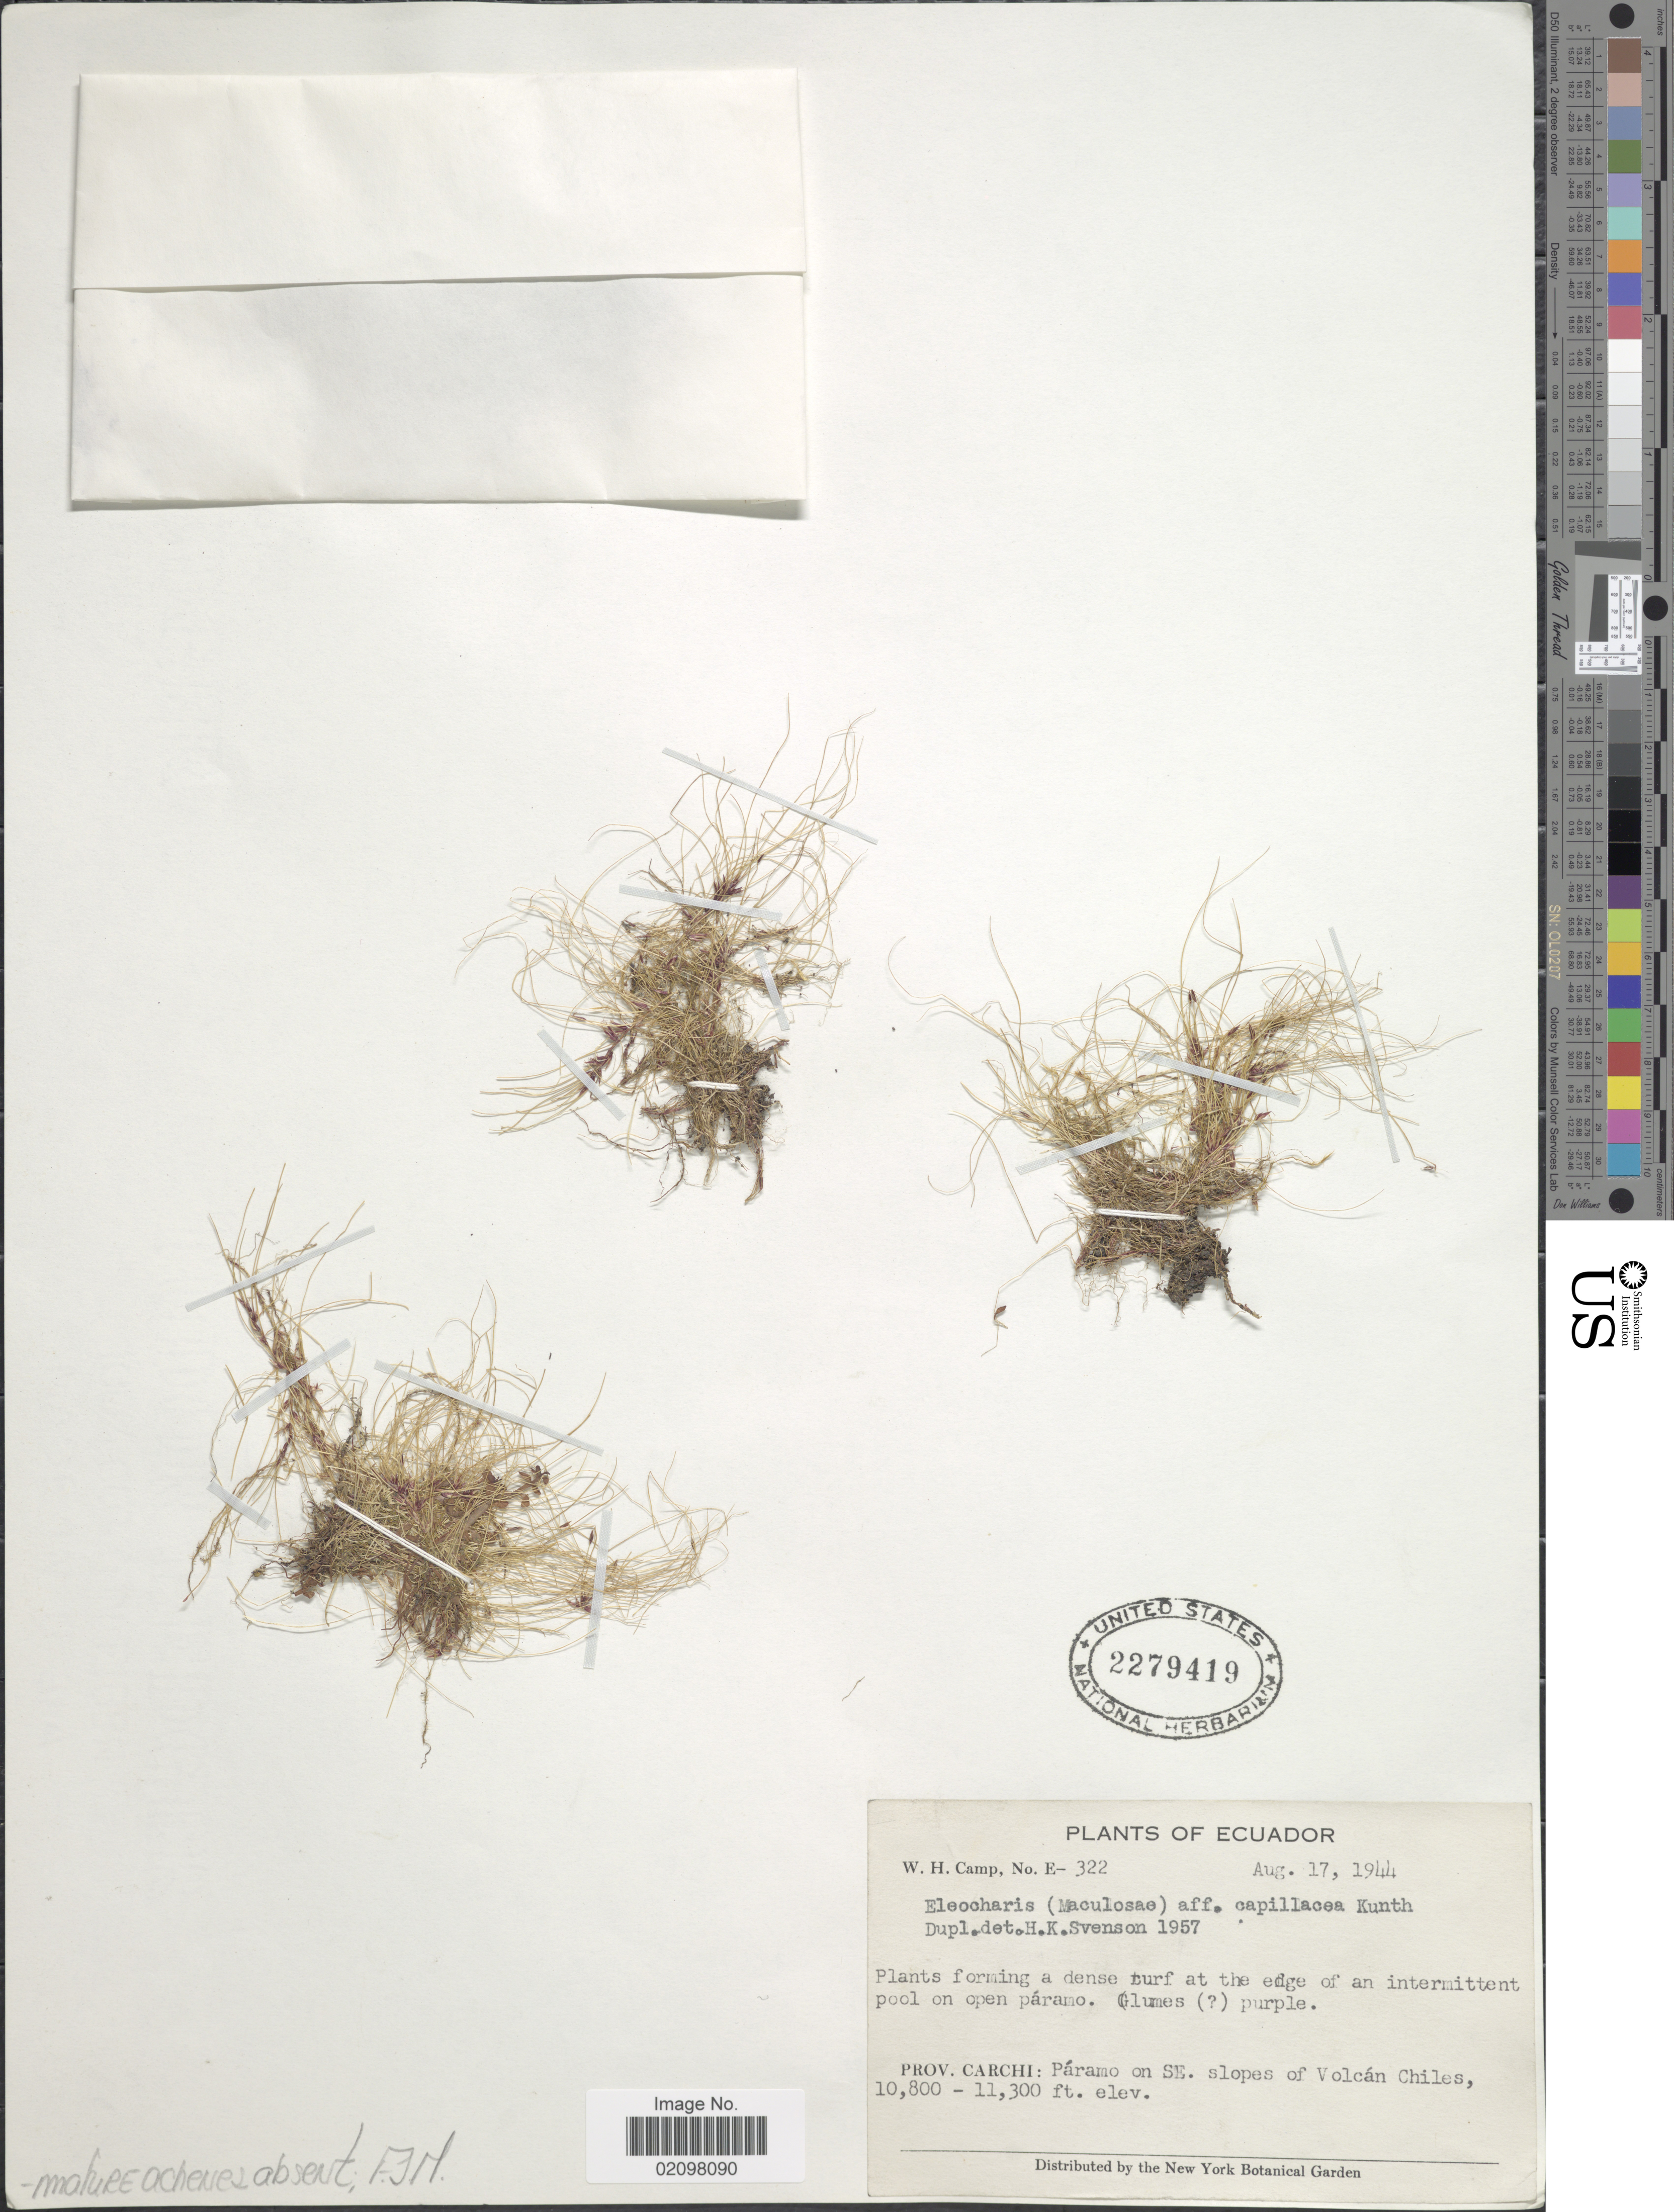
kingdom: Plantae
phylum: Tracheophyta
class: Liliopsida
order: Poales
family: Cyperaceae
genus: Eleocharis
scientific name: Eleocharis capillacea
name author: Kunth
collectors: W. H. Camp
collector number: E-322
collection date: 1944-08-17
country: Ecuador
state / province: Carchi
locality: Páramo on SE slopes of Volcán Chiles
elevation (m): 3292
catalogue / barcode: US 2279419